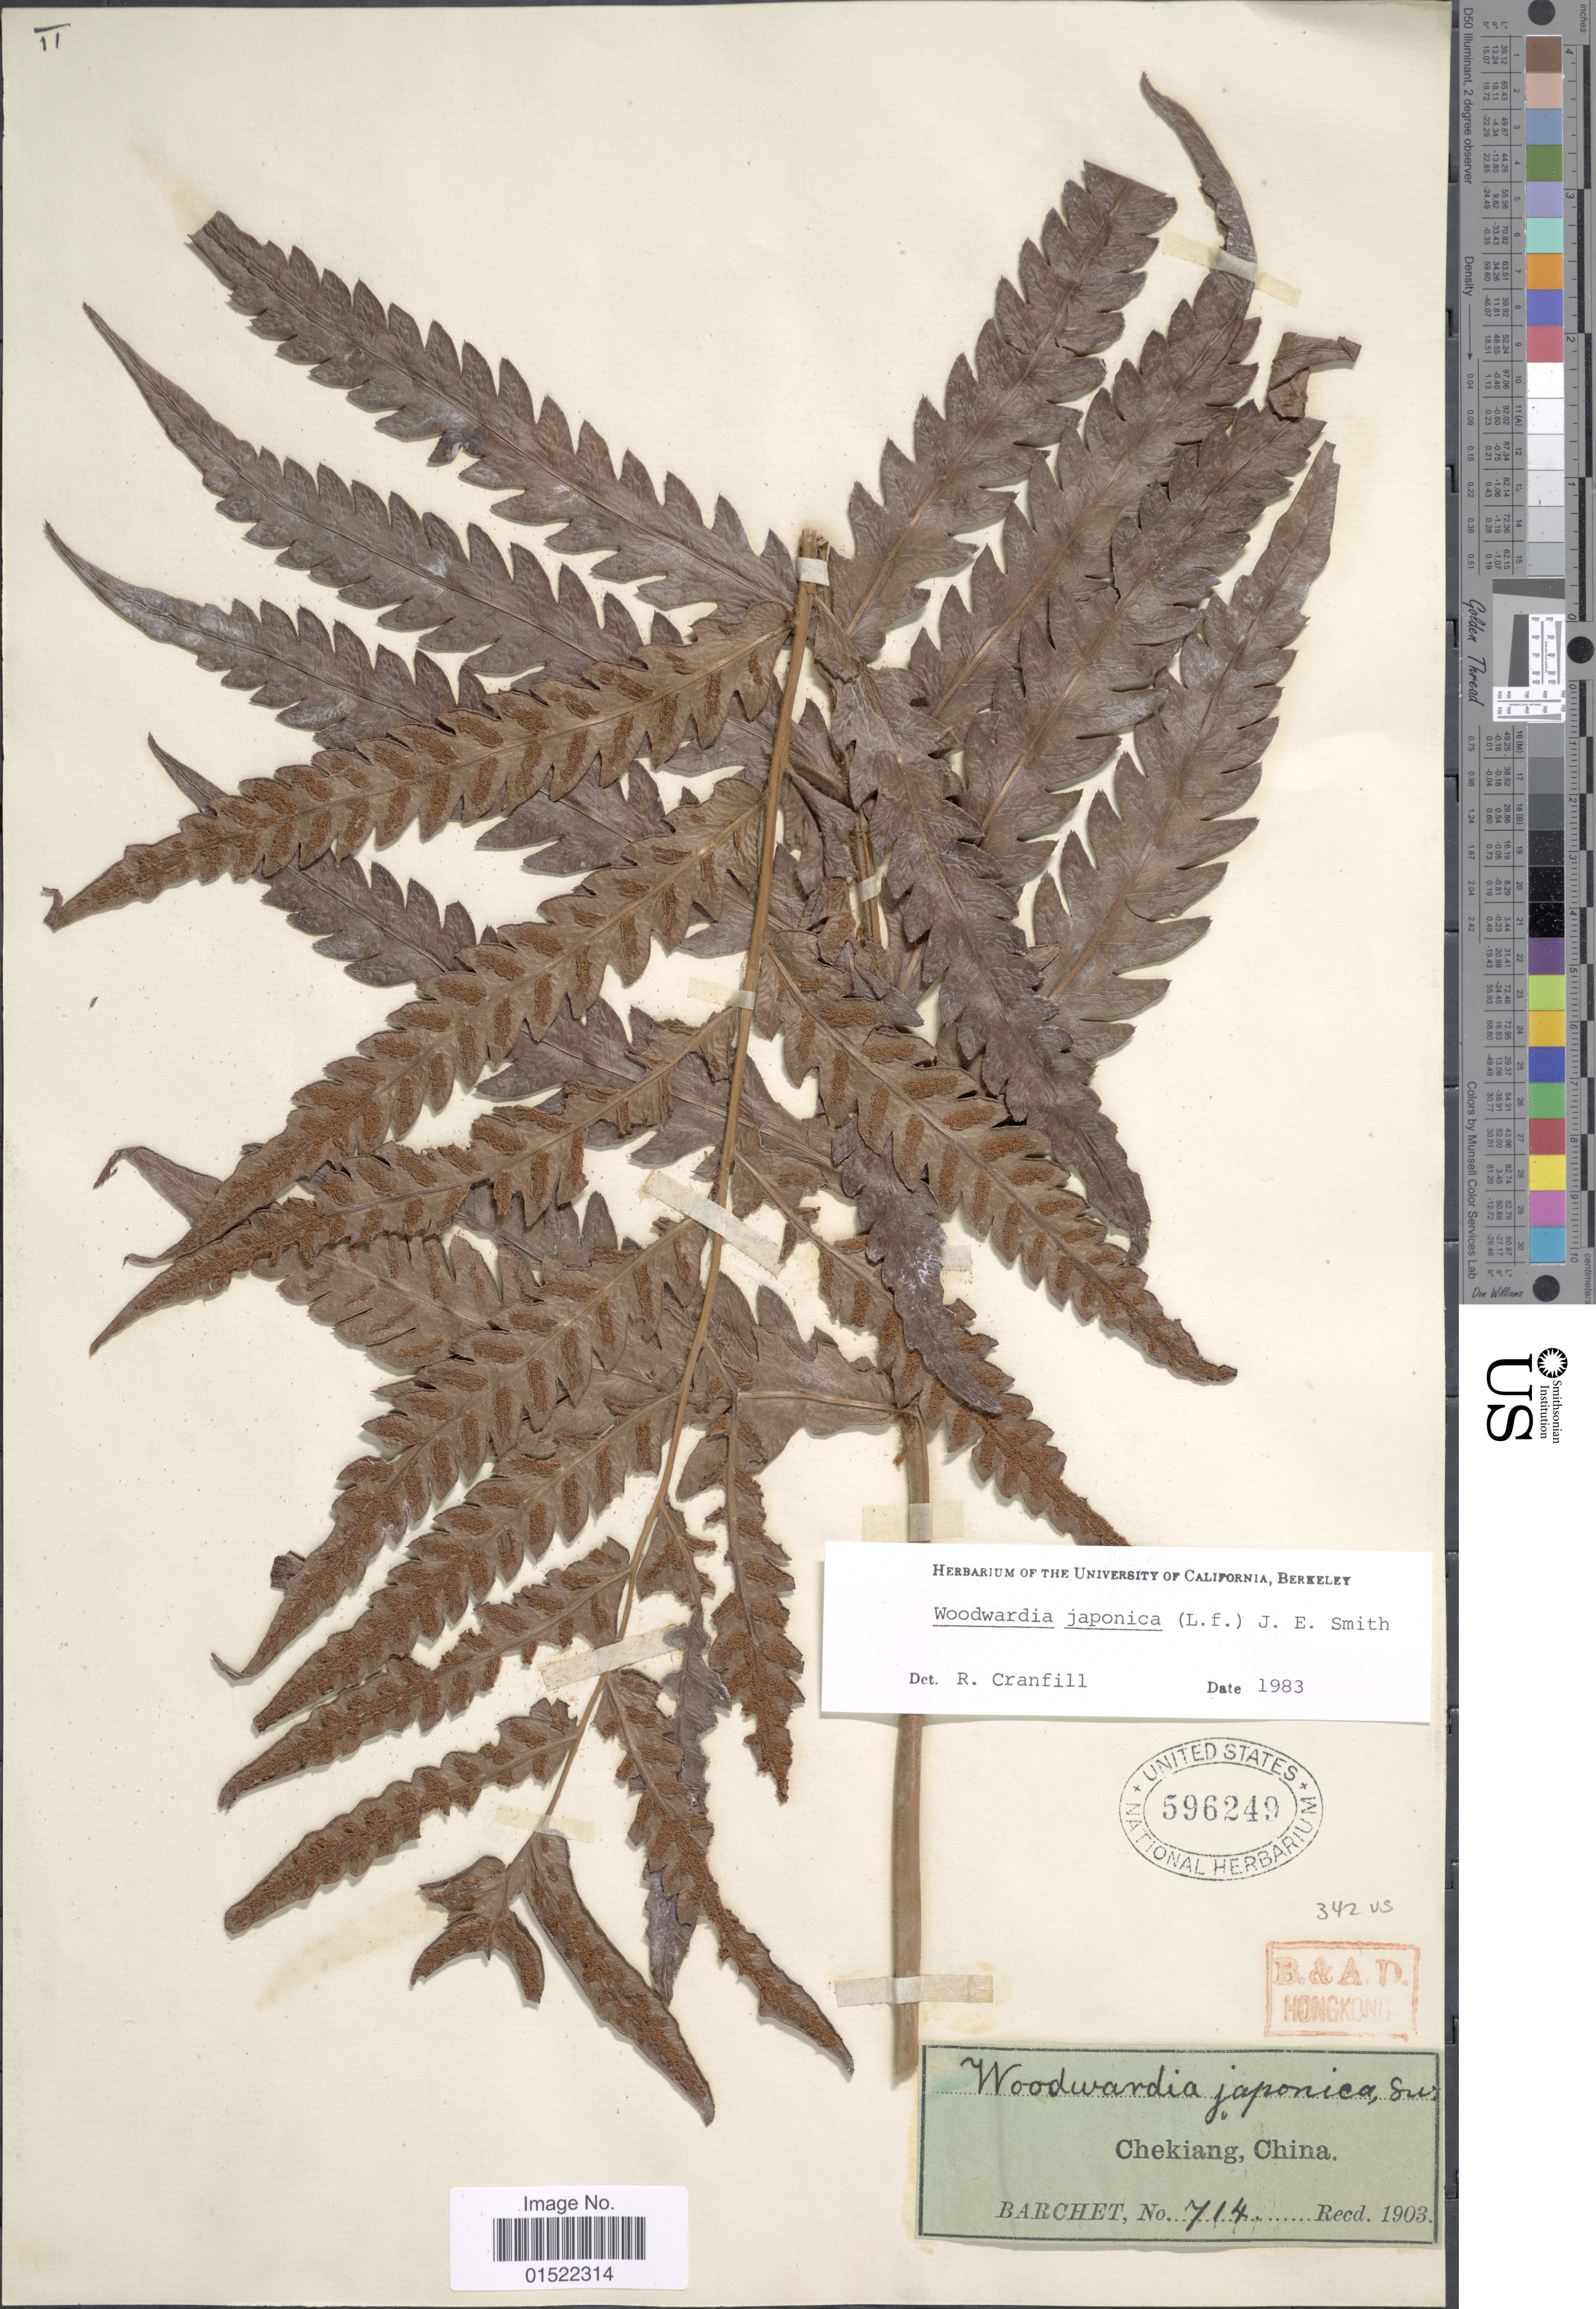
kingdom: Plantae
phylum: Tracheophyta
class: Polypodiopsida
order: Polypodiales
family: Blechnaceae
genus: Woodwardia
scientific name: Woodwardia japonica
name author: (L. f.) Sm.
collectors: Barchet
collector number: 714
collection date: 1903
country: China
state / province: Zhejiang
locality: Chekiang, China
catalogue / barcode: US 596249